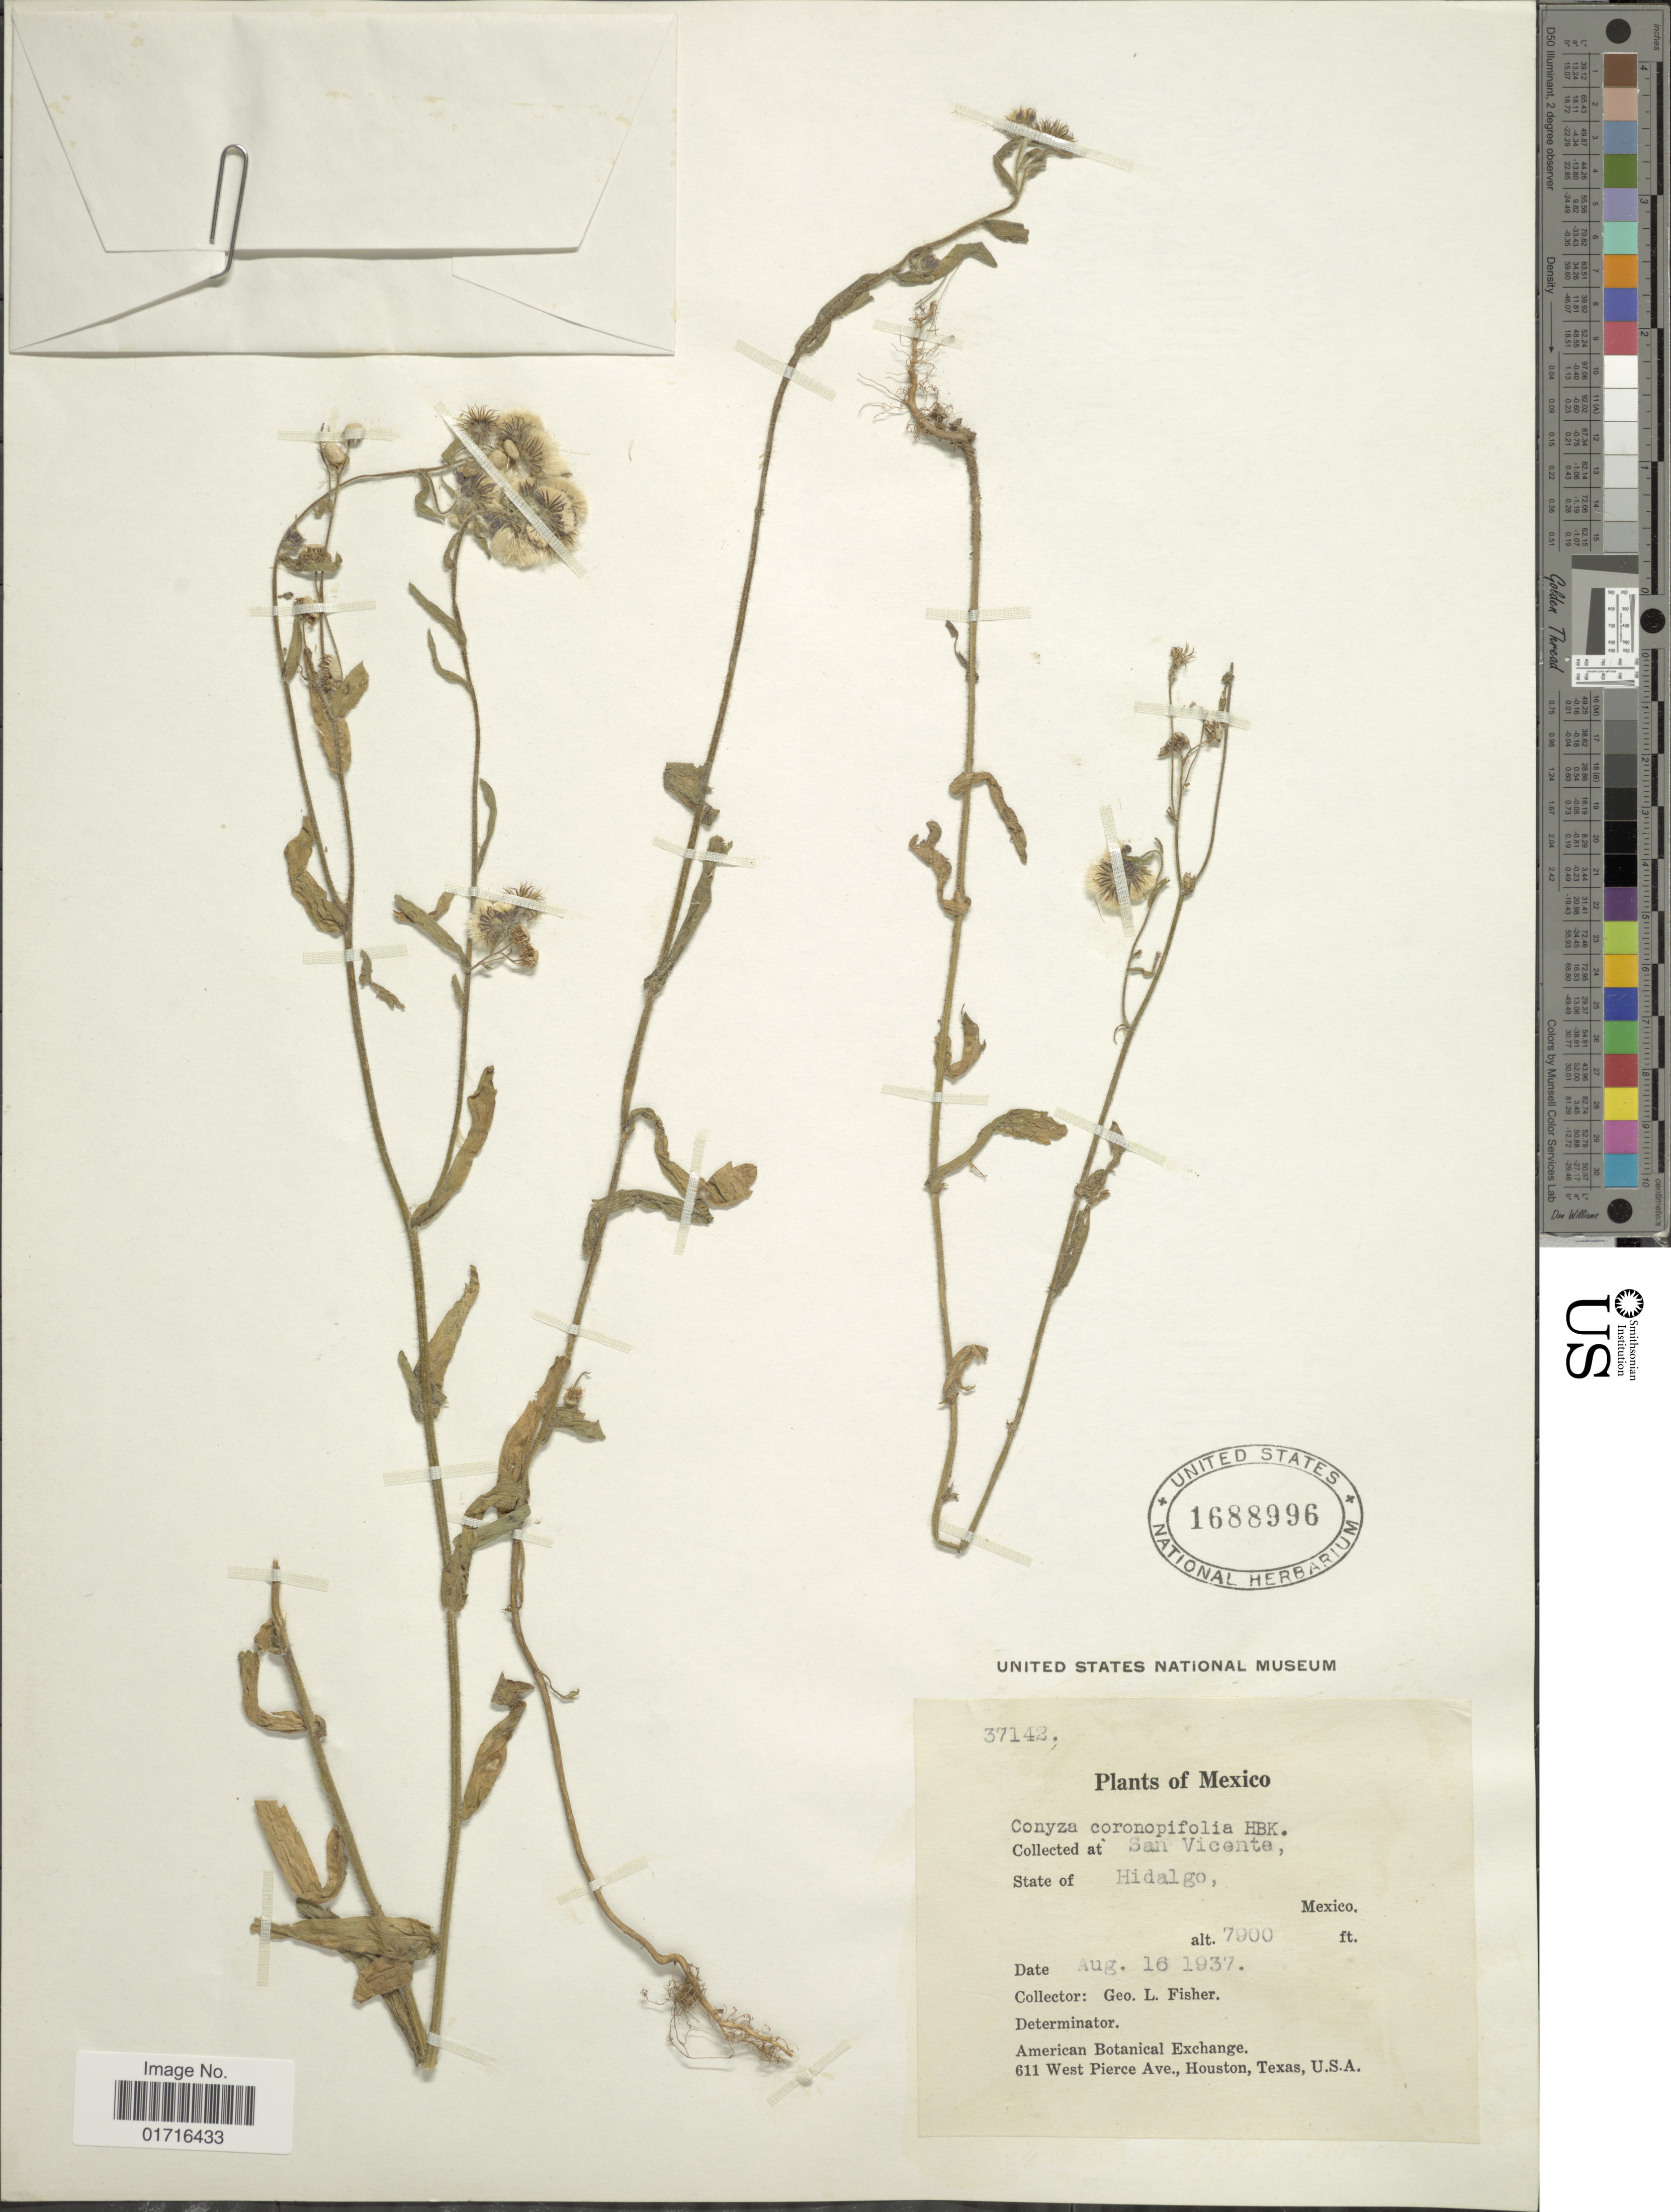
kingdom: Plantae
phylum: Tracheophyta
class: Magnoliopsida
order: Asterales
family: Asteraceae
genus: Conyza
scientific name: Conyza coronopifolia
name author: Kunth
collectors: G. L. Fisher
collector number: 37142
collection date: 1937-08-16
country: Mexico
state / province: Hidalgo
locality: SanVicente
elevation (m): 2408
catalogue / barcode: US 1688996